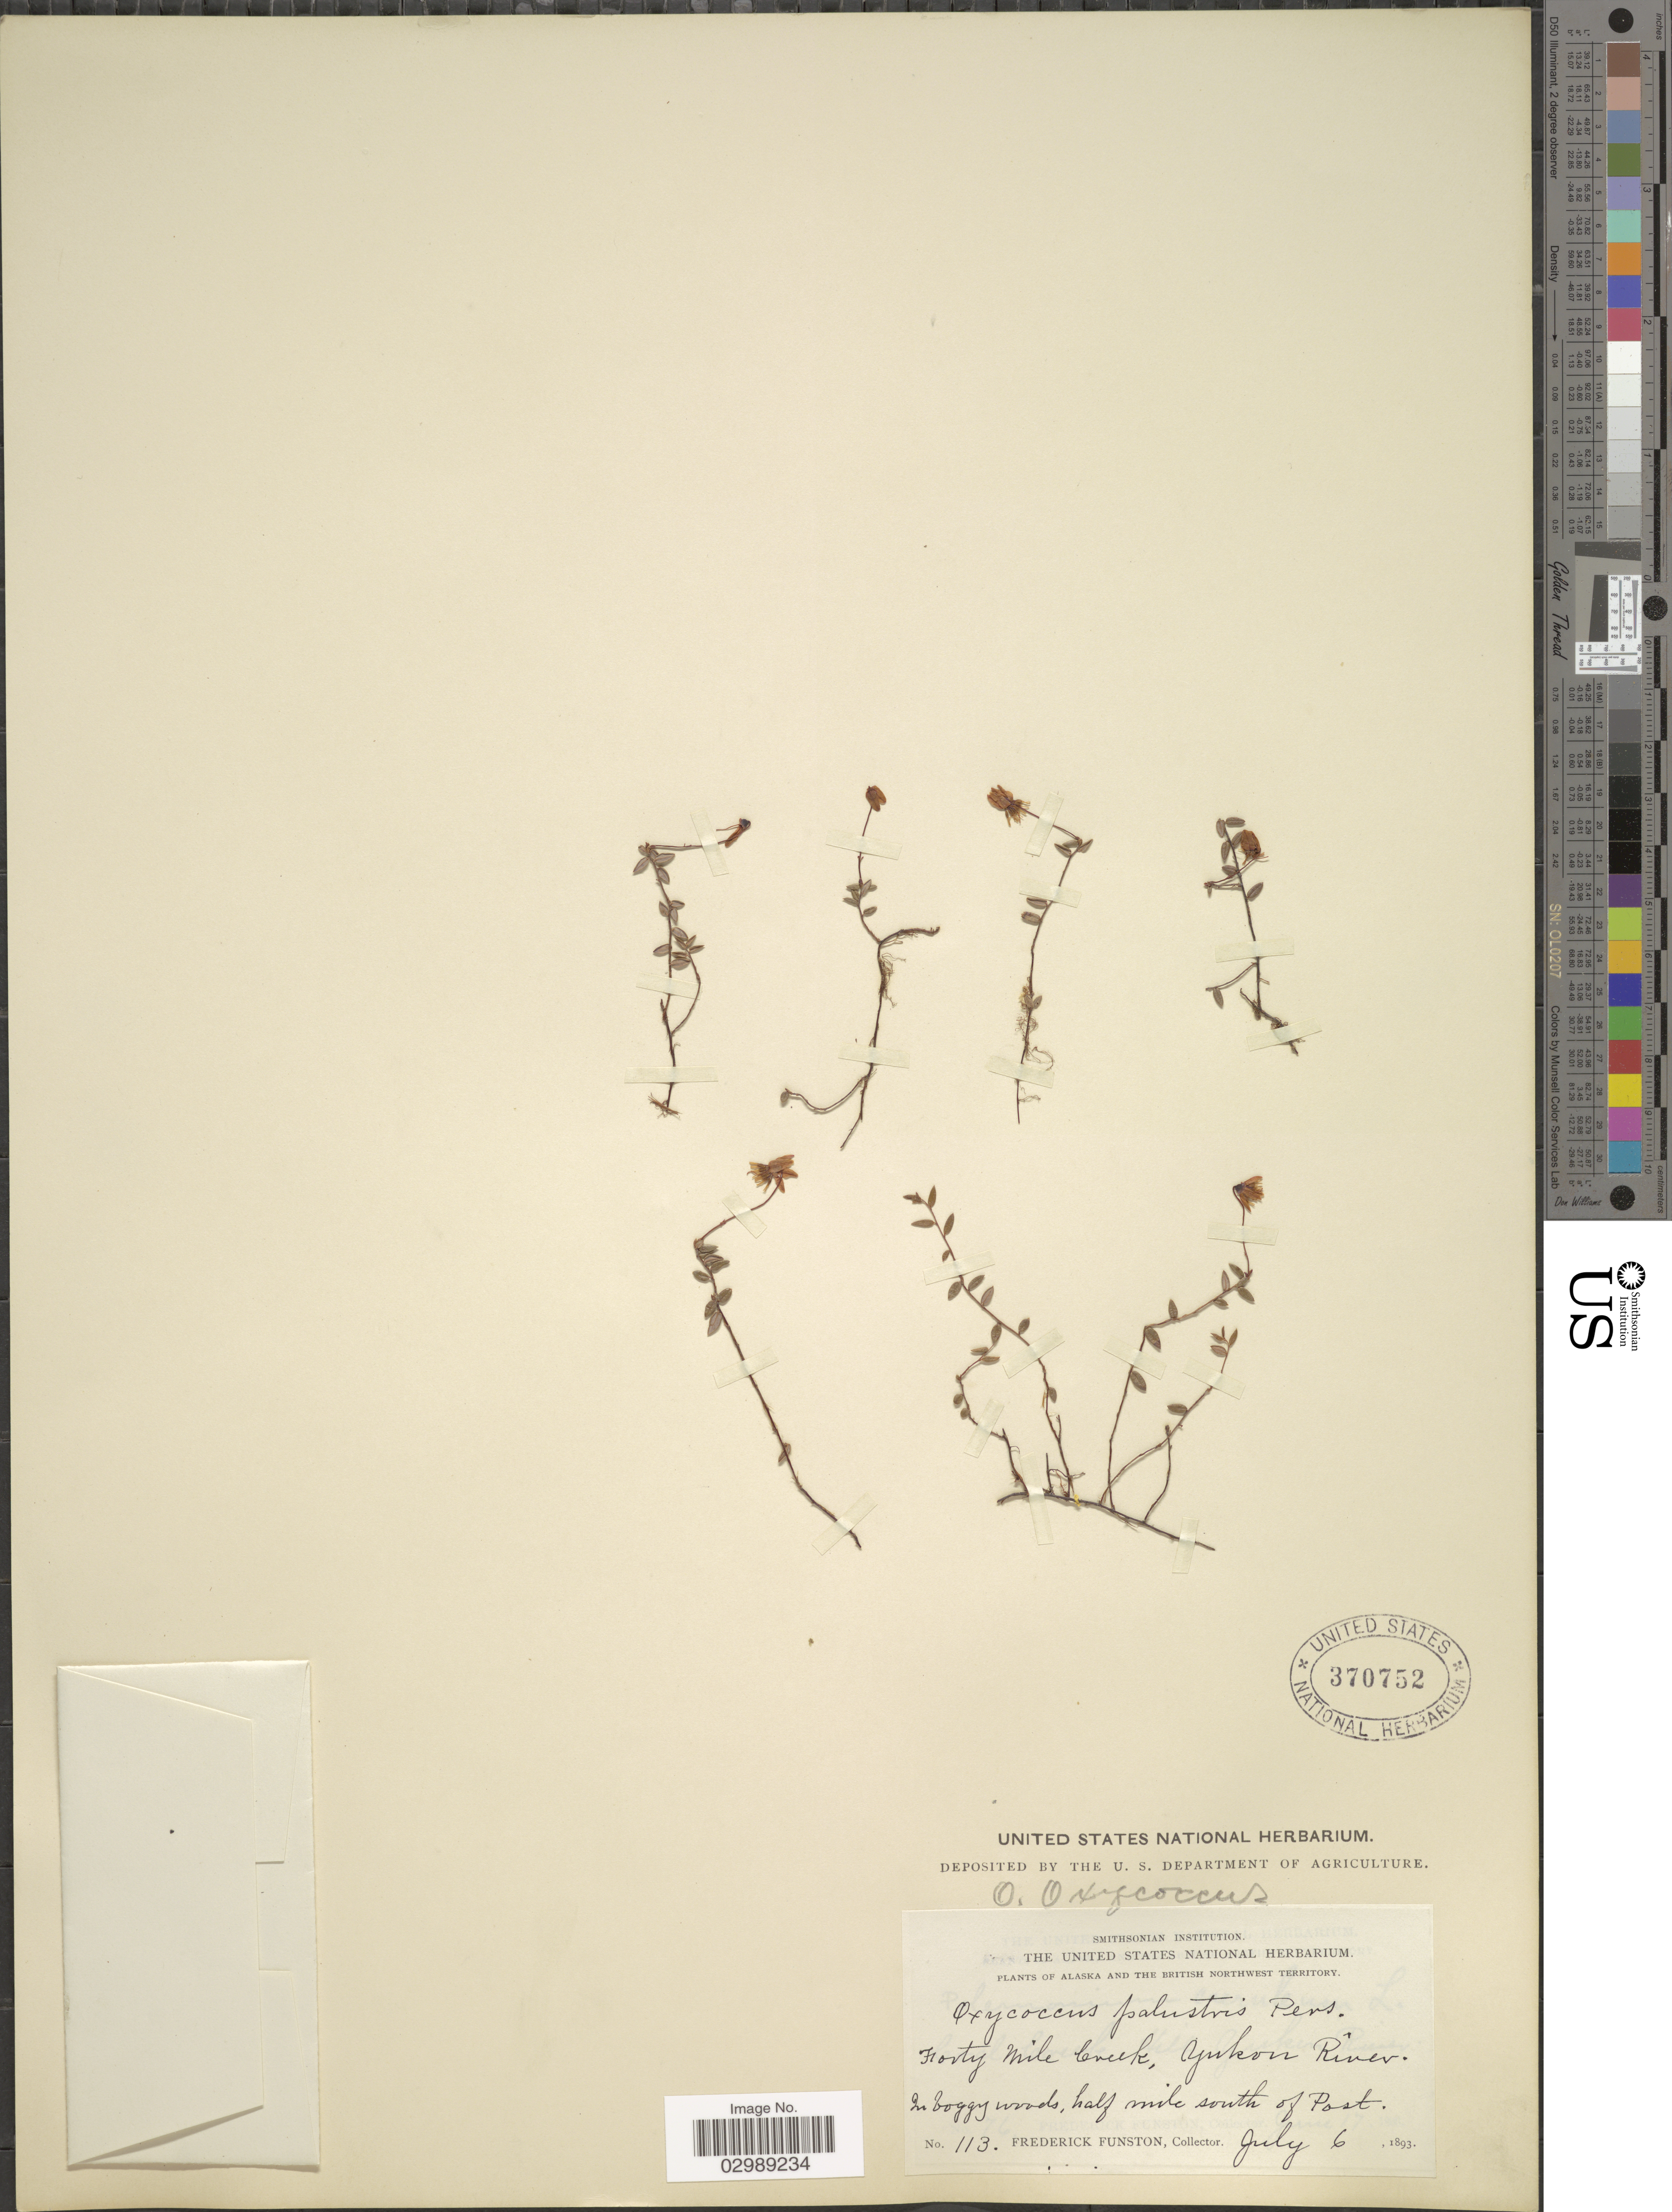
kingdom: Plantae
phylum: Tracheophyta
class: Magnoliopsida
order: Ericales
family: Ericaceae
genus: Vaccinium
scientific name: Vaccinium oxycoccos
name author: L.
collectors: F. Funston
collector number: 113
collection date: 1893-07-06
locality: Alaska and the British Northwest Territory, Forty Mile Creek, Yukon River. In boggy woods, half mile south of Post.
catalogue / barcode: US 370752